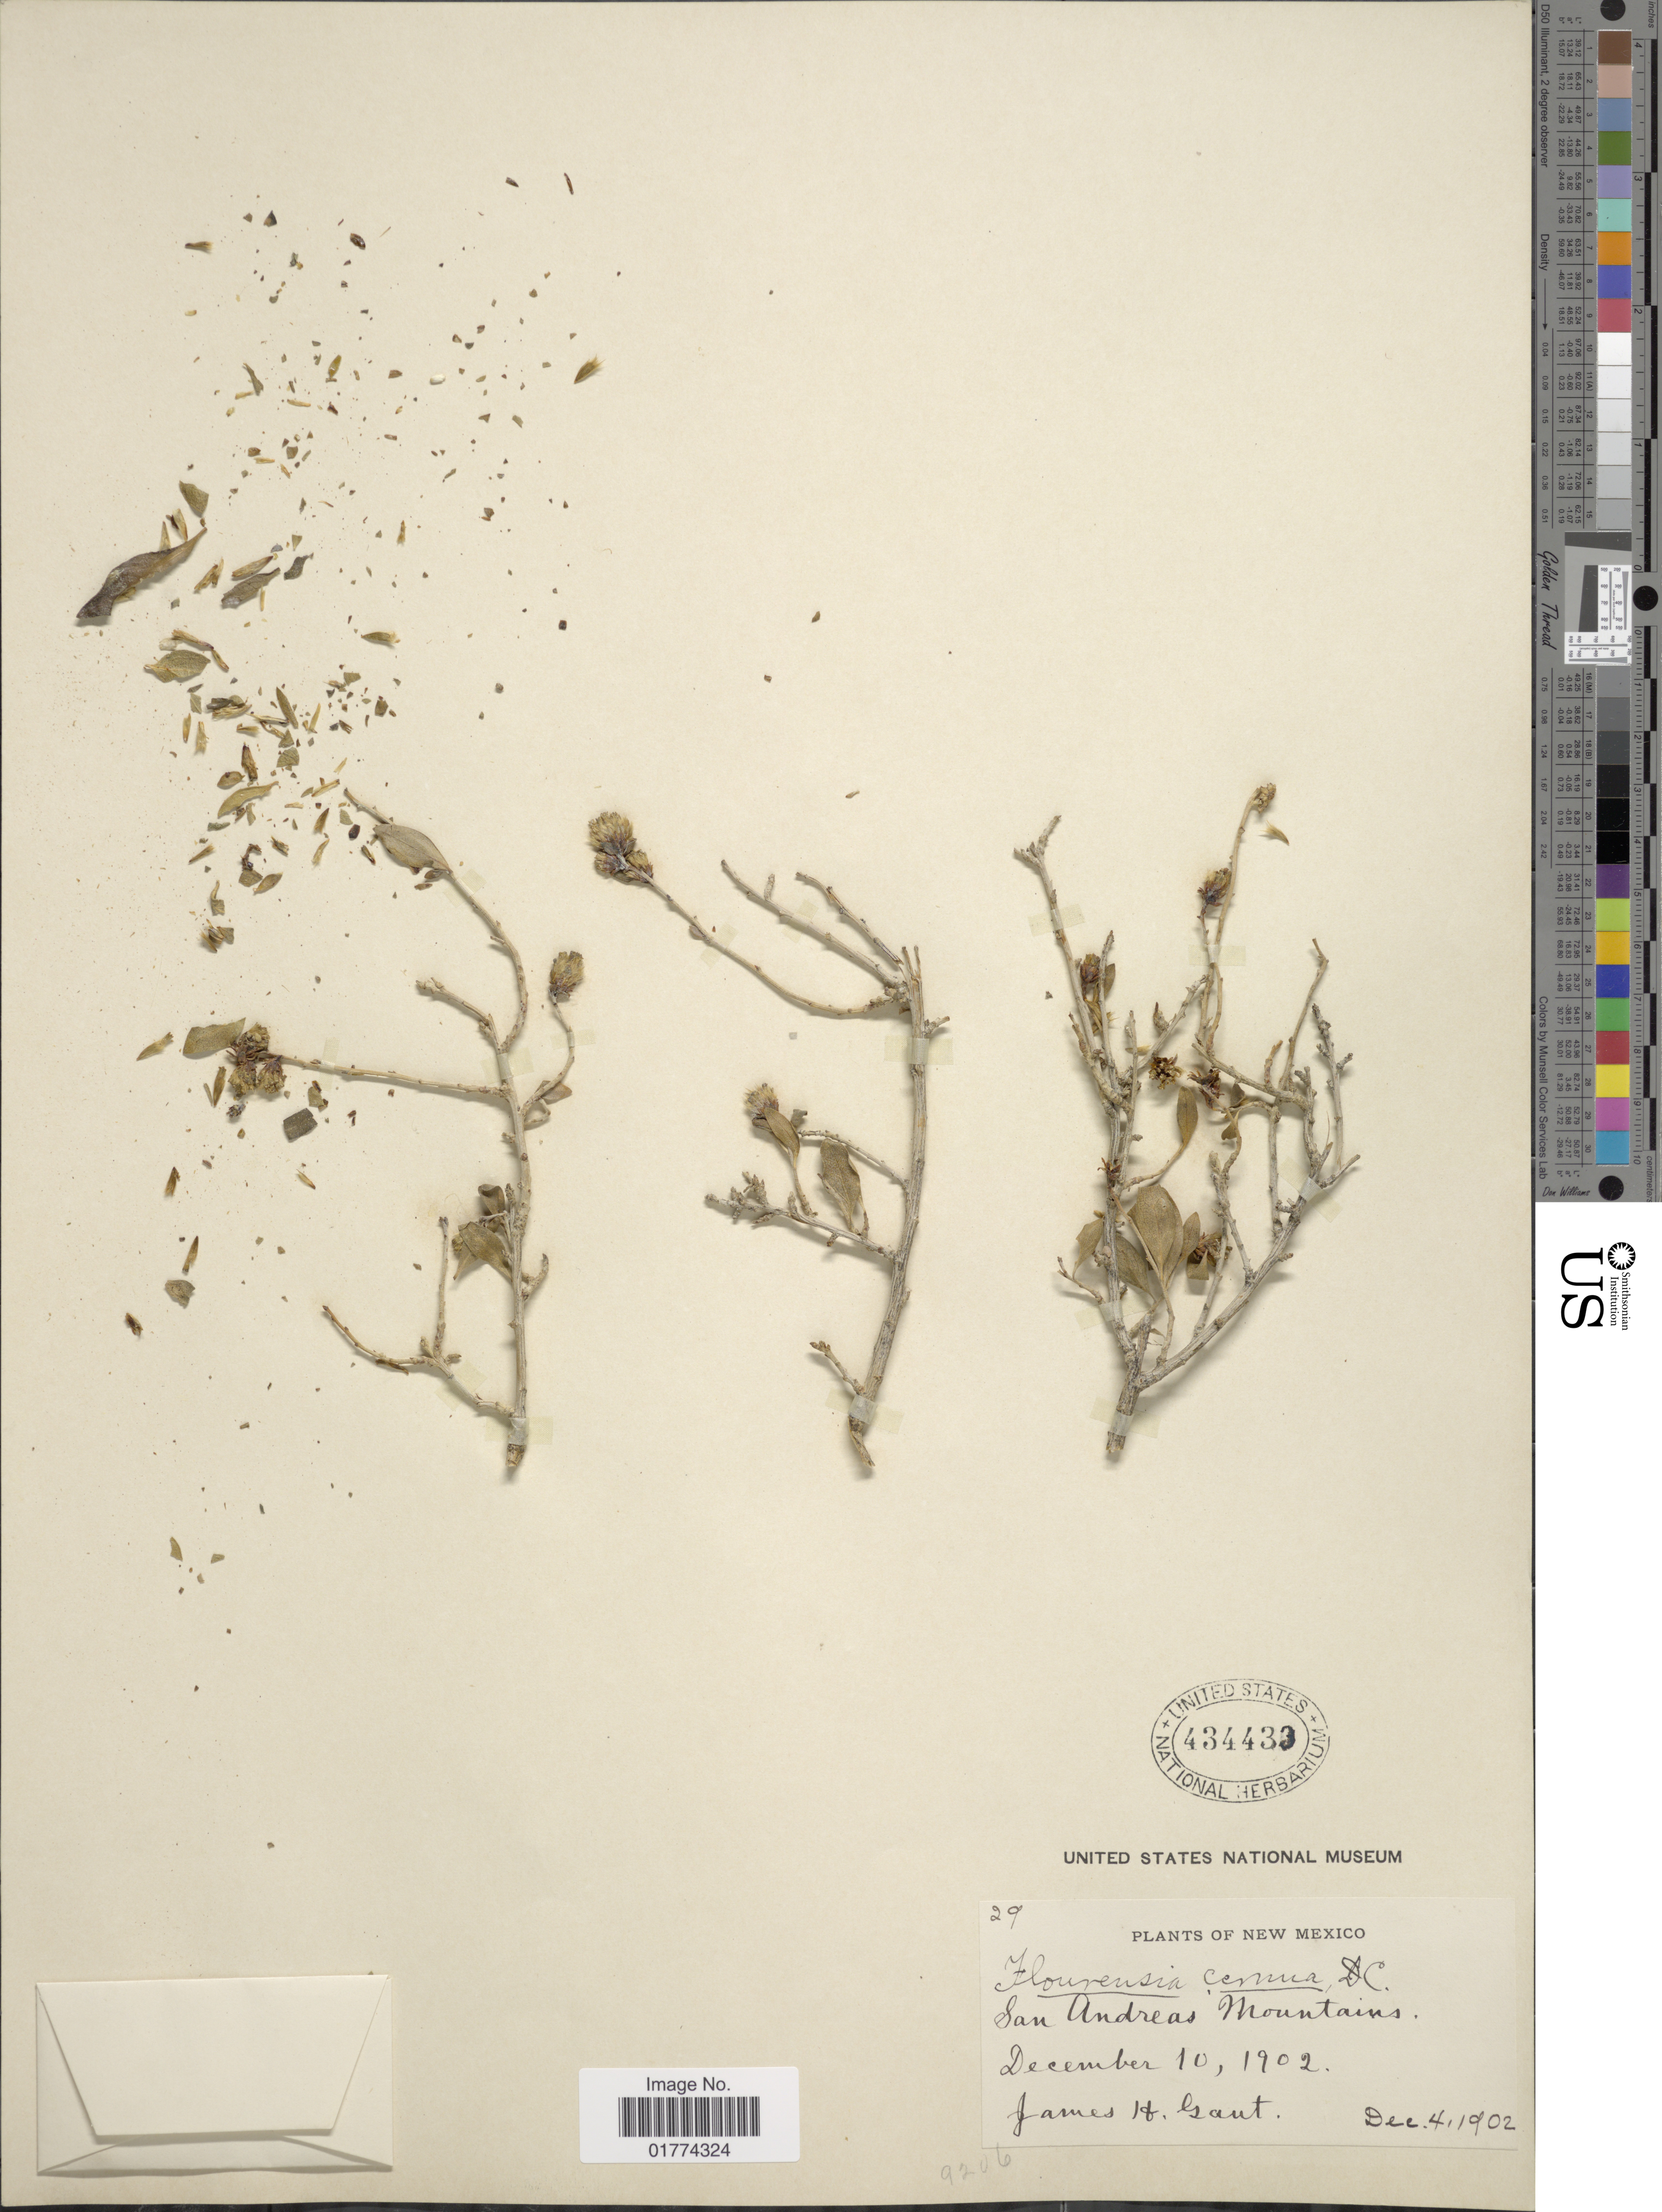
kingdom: Plantae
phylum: Tracheophyta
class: Magnoliopsida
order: Asterales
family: Asteraceae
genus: Flourensia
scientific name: Flourensia cernua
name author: DC.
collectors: J. Gaut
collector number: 29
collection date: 1902-12-04/1902-12-10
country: United States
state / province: New Mexico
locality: San Andreas Mountains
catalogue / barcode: US 434433